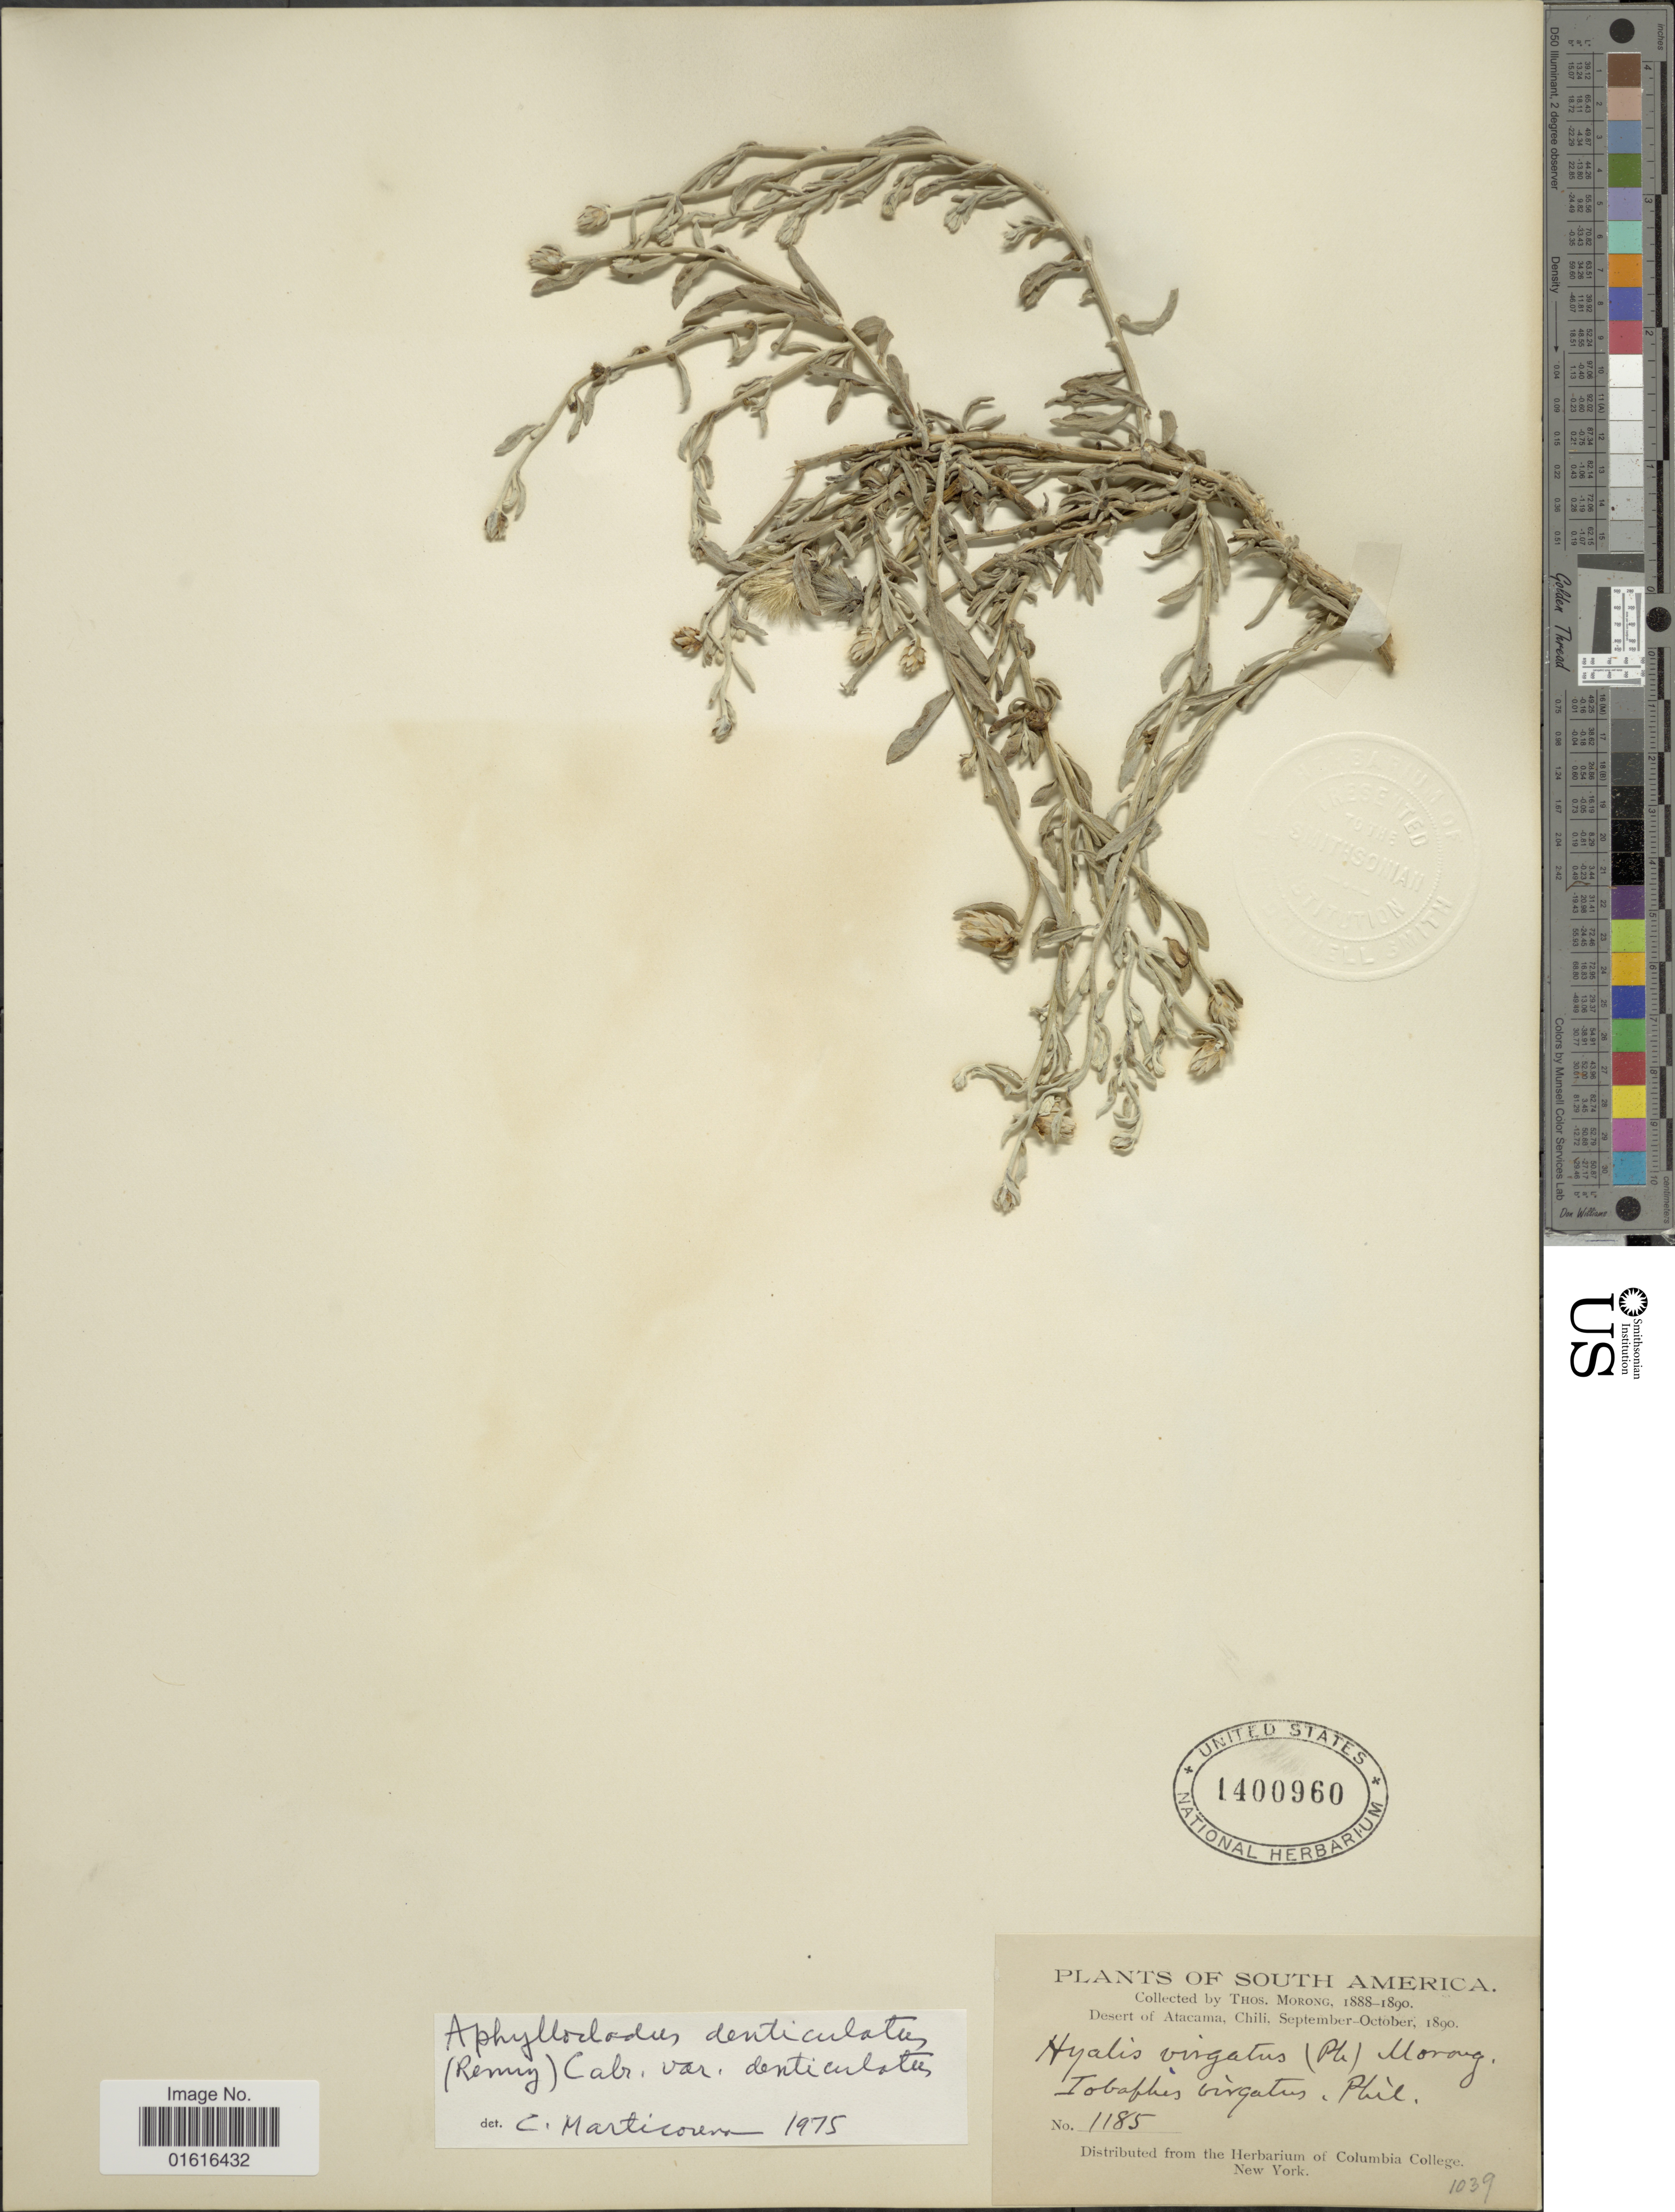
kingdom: Plantae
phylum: Tracheophyta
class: Magnoliopsida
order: Asterales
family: Asteraceae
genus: Aphyllocladus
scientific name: Aphyllocladus denticulatus var. denticulatus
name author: (J. Rémy ex Remy) Cabrera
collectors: ex herb. T. Morong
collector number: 1185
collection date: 1888-09/1890-10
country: Chile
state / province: Atacama (III)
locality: Desert of Atacama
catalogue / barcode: US 1400960